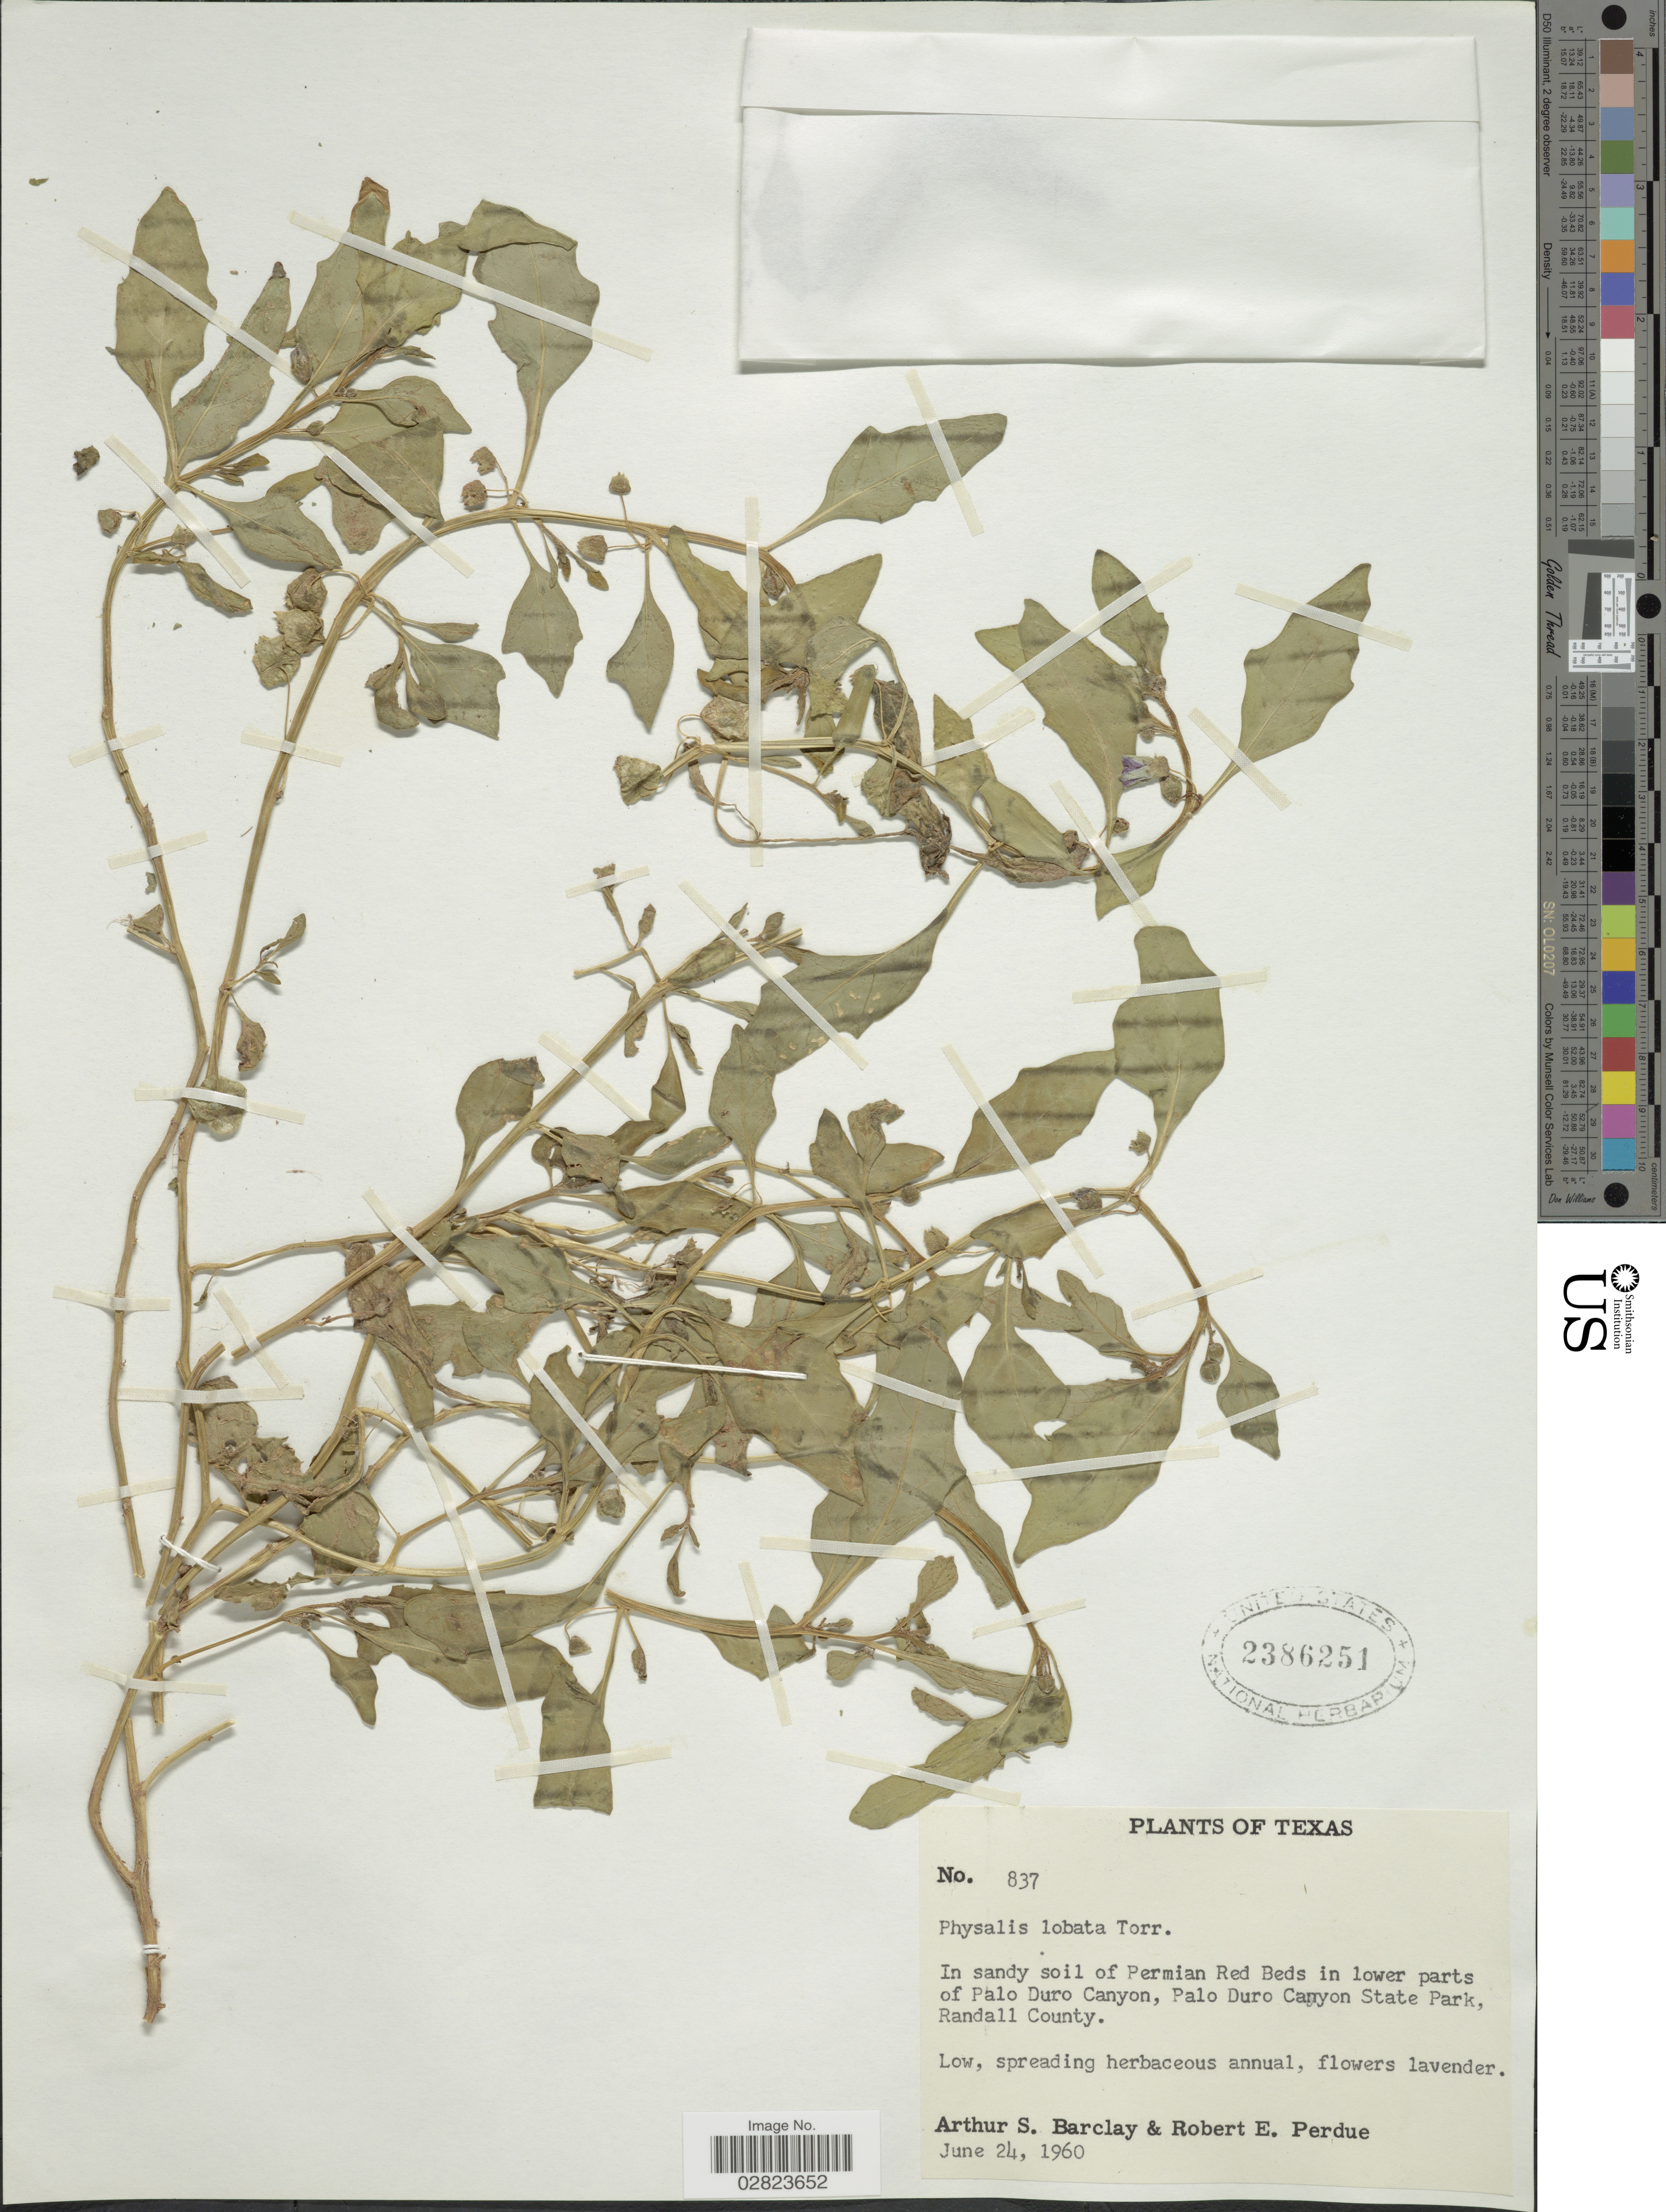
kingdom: Plantae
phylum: Tracheophyta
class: Magnoliopsida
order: Solanales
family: Solanaceae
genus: Physalis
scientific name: Physalis lobata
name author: Torr.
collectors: A. S. Barclay & R. E. Perdue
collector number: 837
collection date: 1960-06-24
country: United States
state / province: Texas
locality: In sandy soil of Permian Road Beds in lower parts of Palo Duro Canyon, Palo Duro Canyon State Park, Randall County.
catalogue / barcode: US 2386251